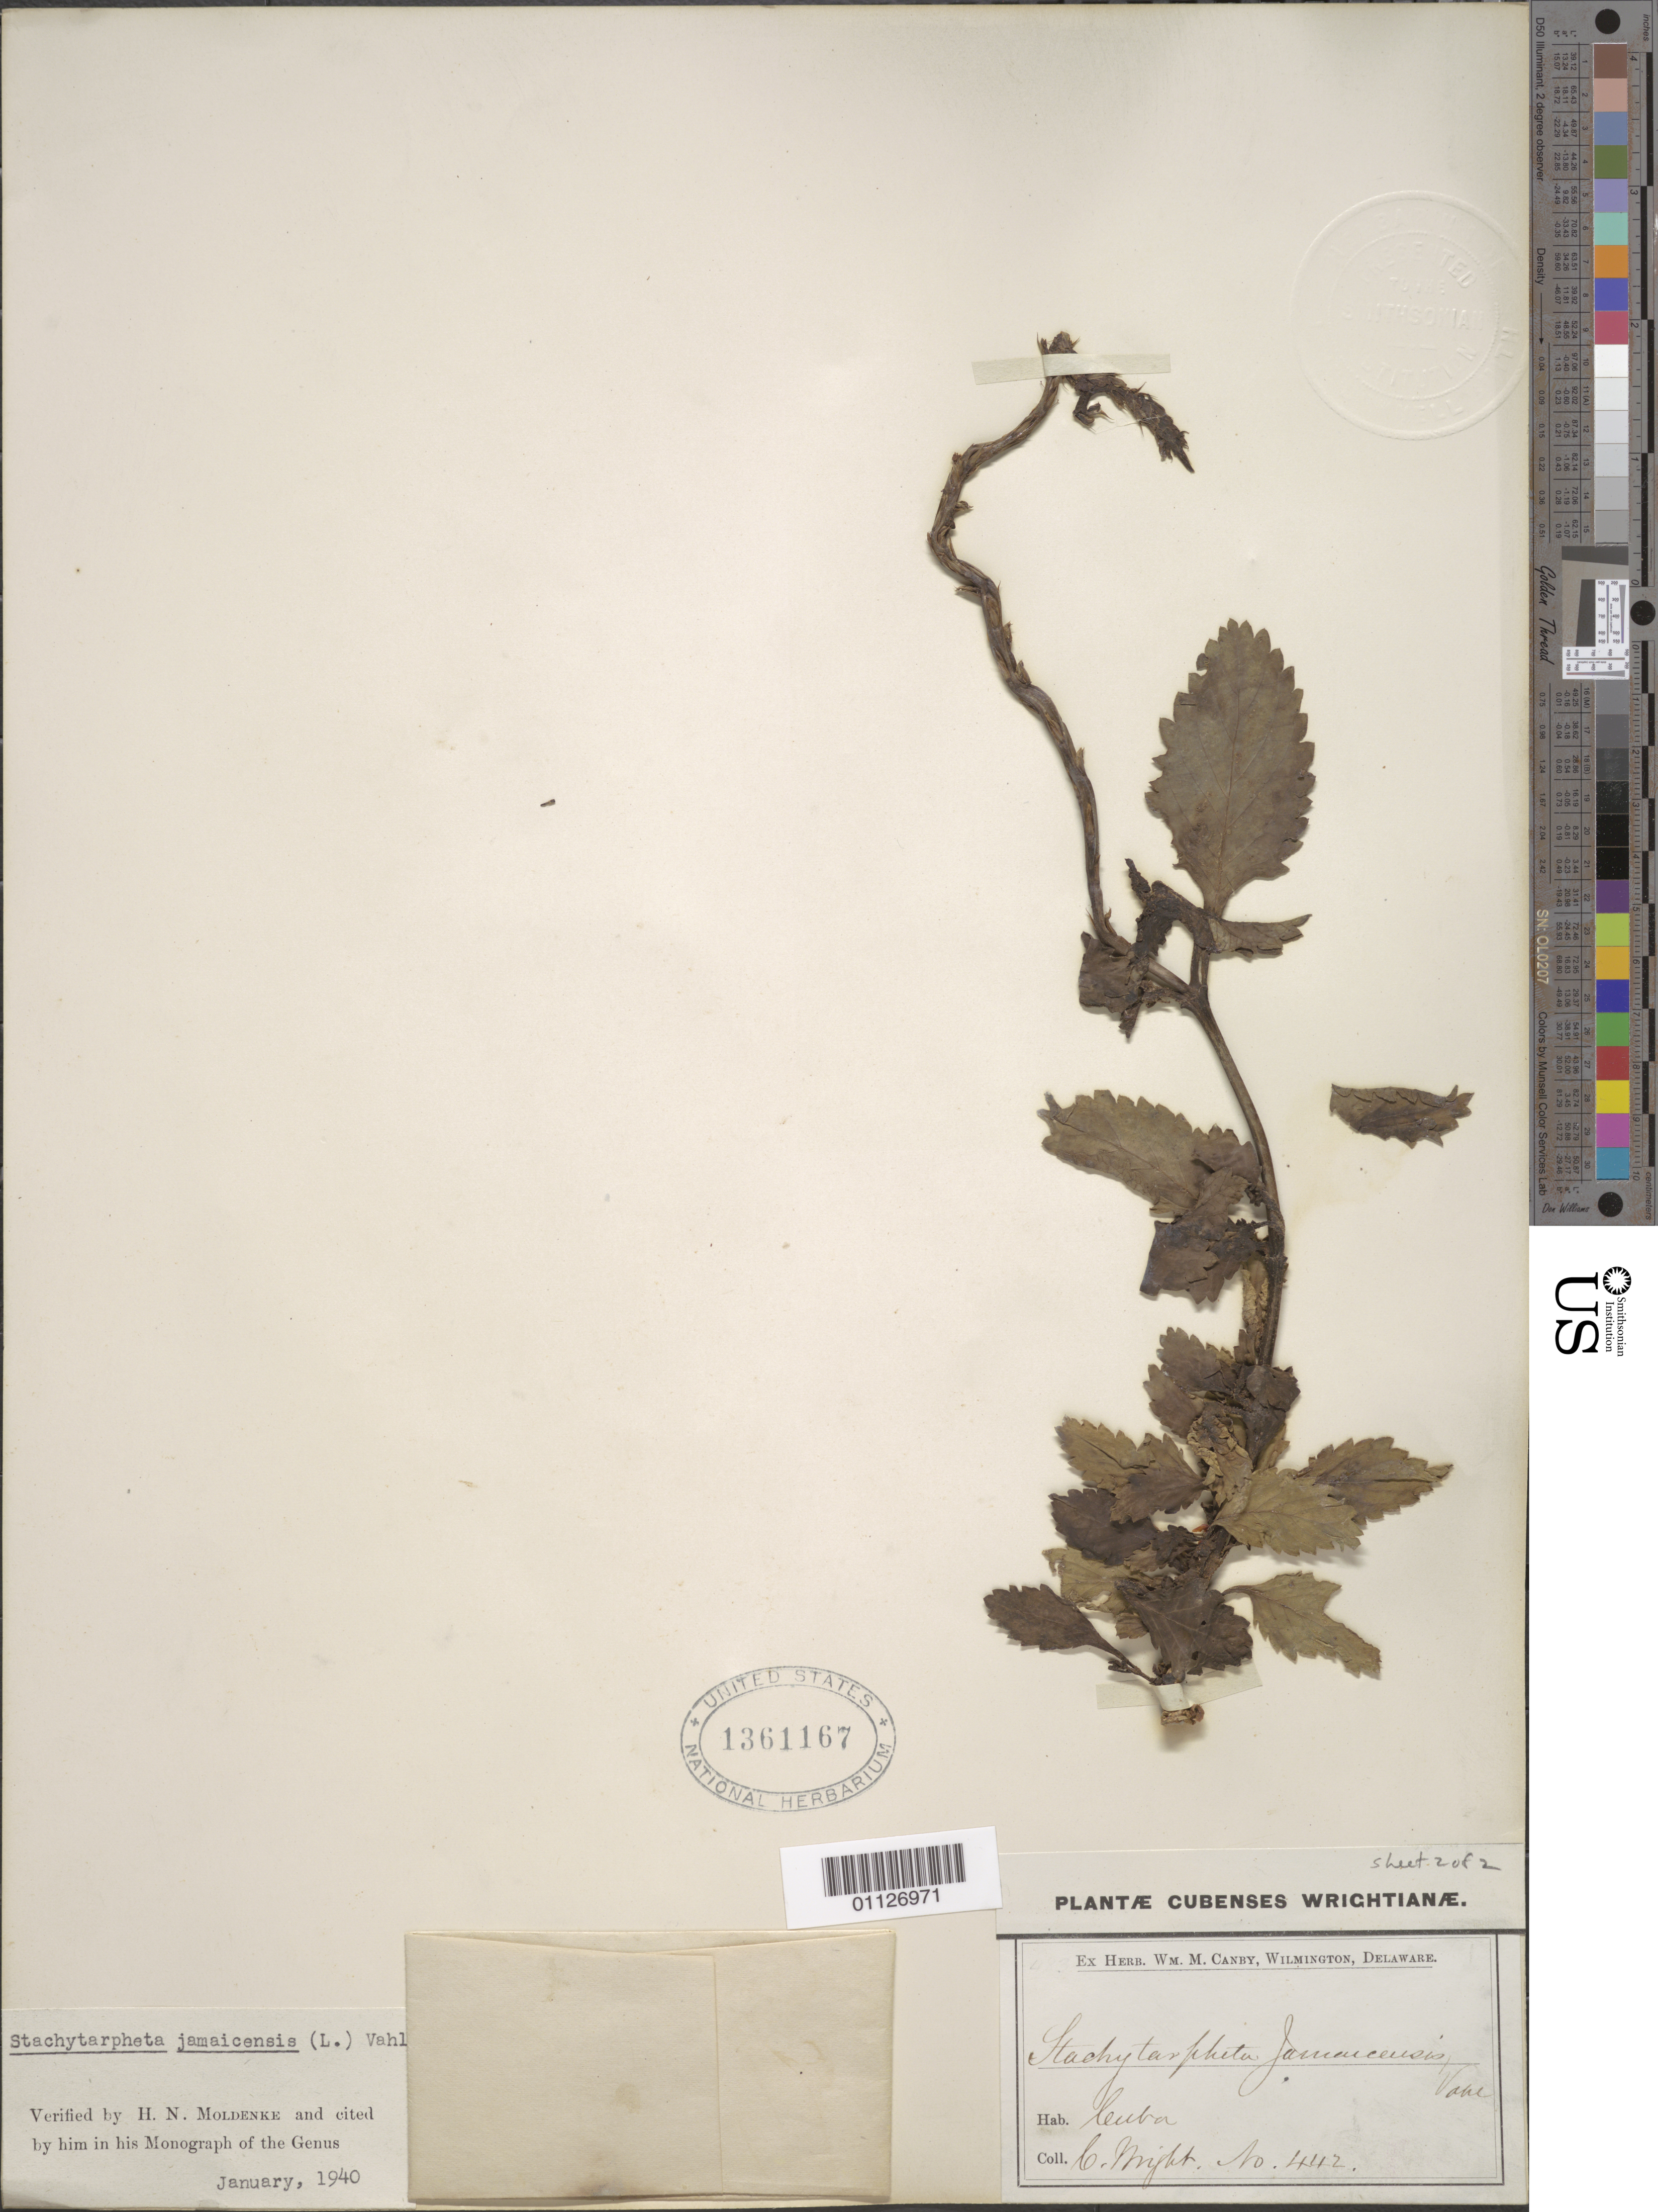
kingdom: Plantae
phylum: Tracheophyta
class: Magnoliopsida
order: Lamiales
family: Verbenaceae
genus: Stachytarpheta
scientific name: Stachytarpheta jamaicensis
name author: (L.) Vahl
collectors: C. Wright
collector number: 442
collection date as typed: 1800 to 1899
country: Cuba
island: Cuba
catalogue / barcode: US 1361167